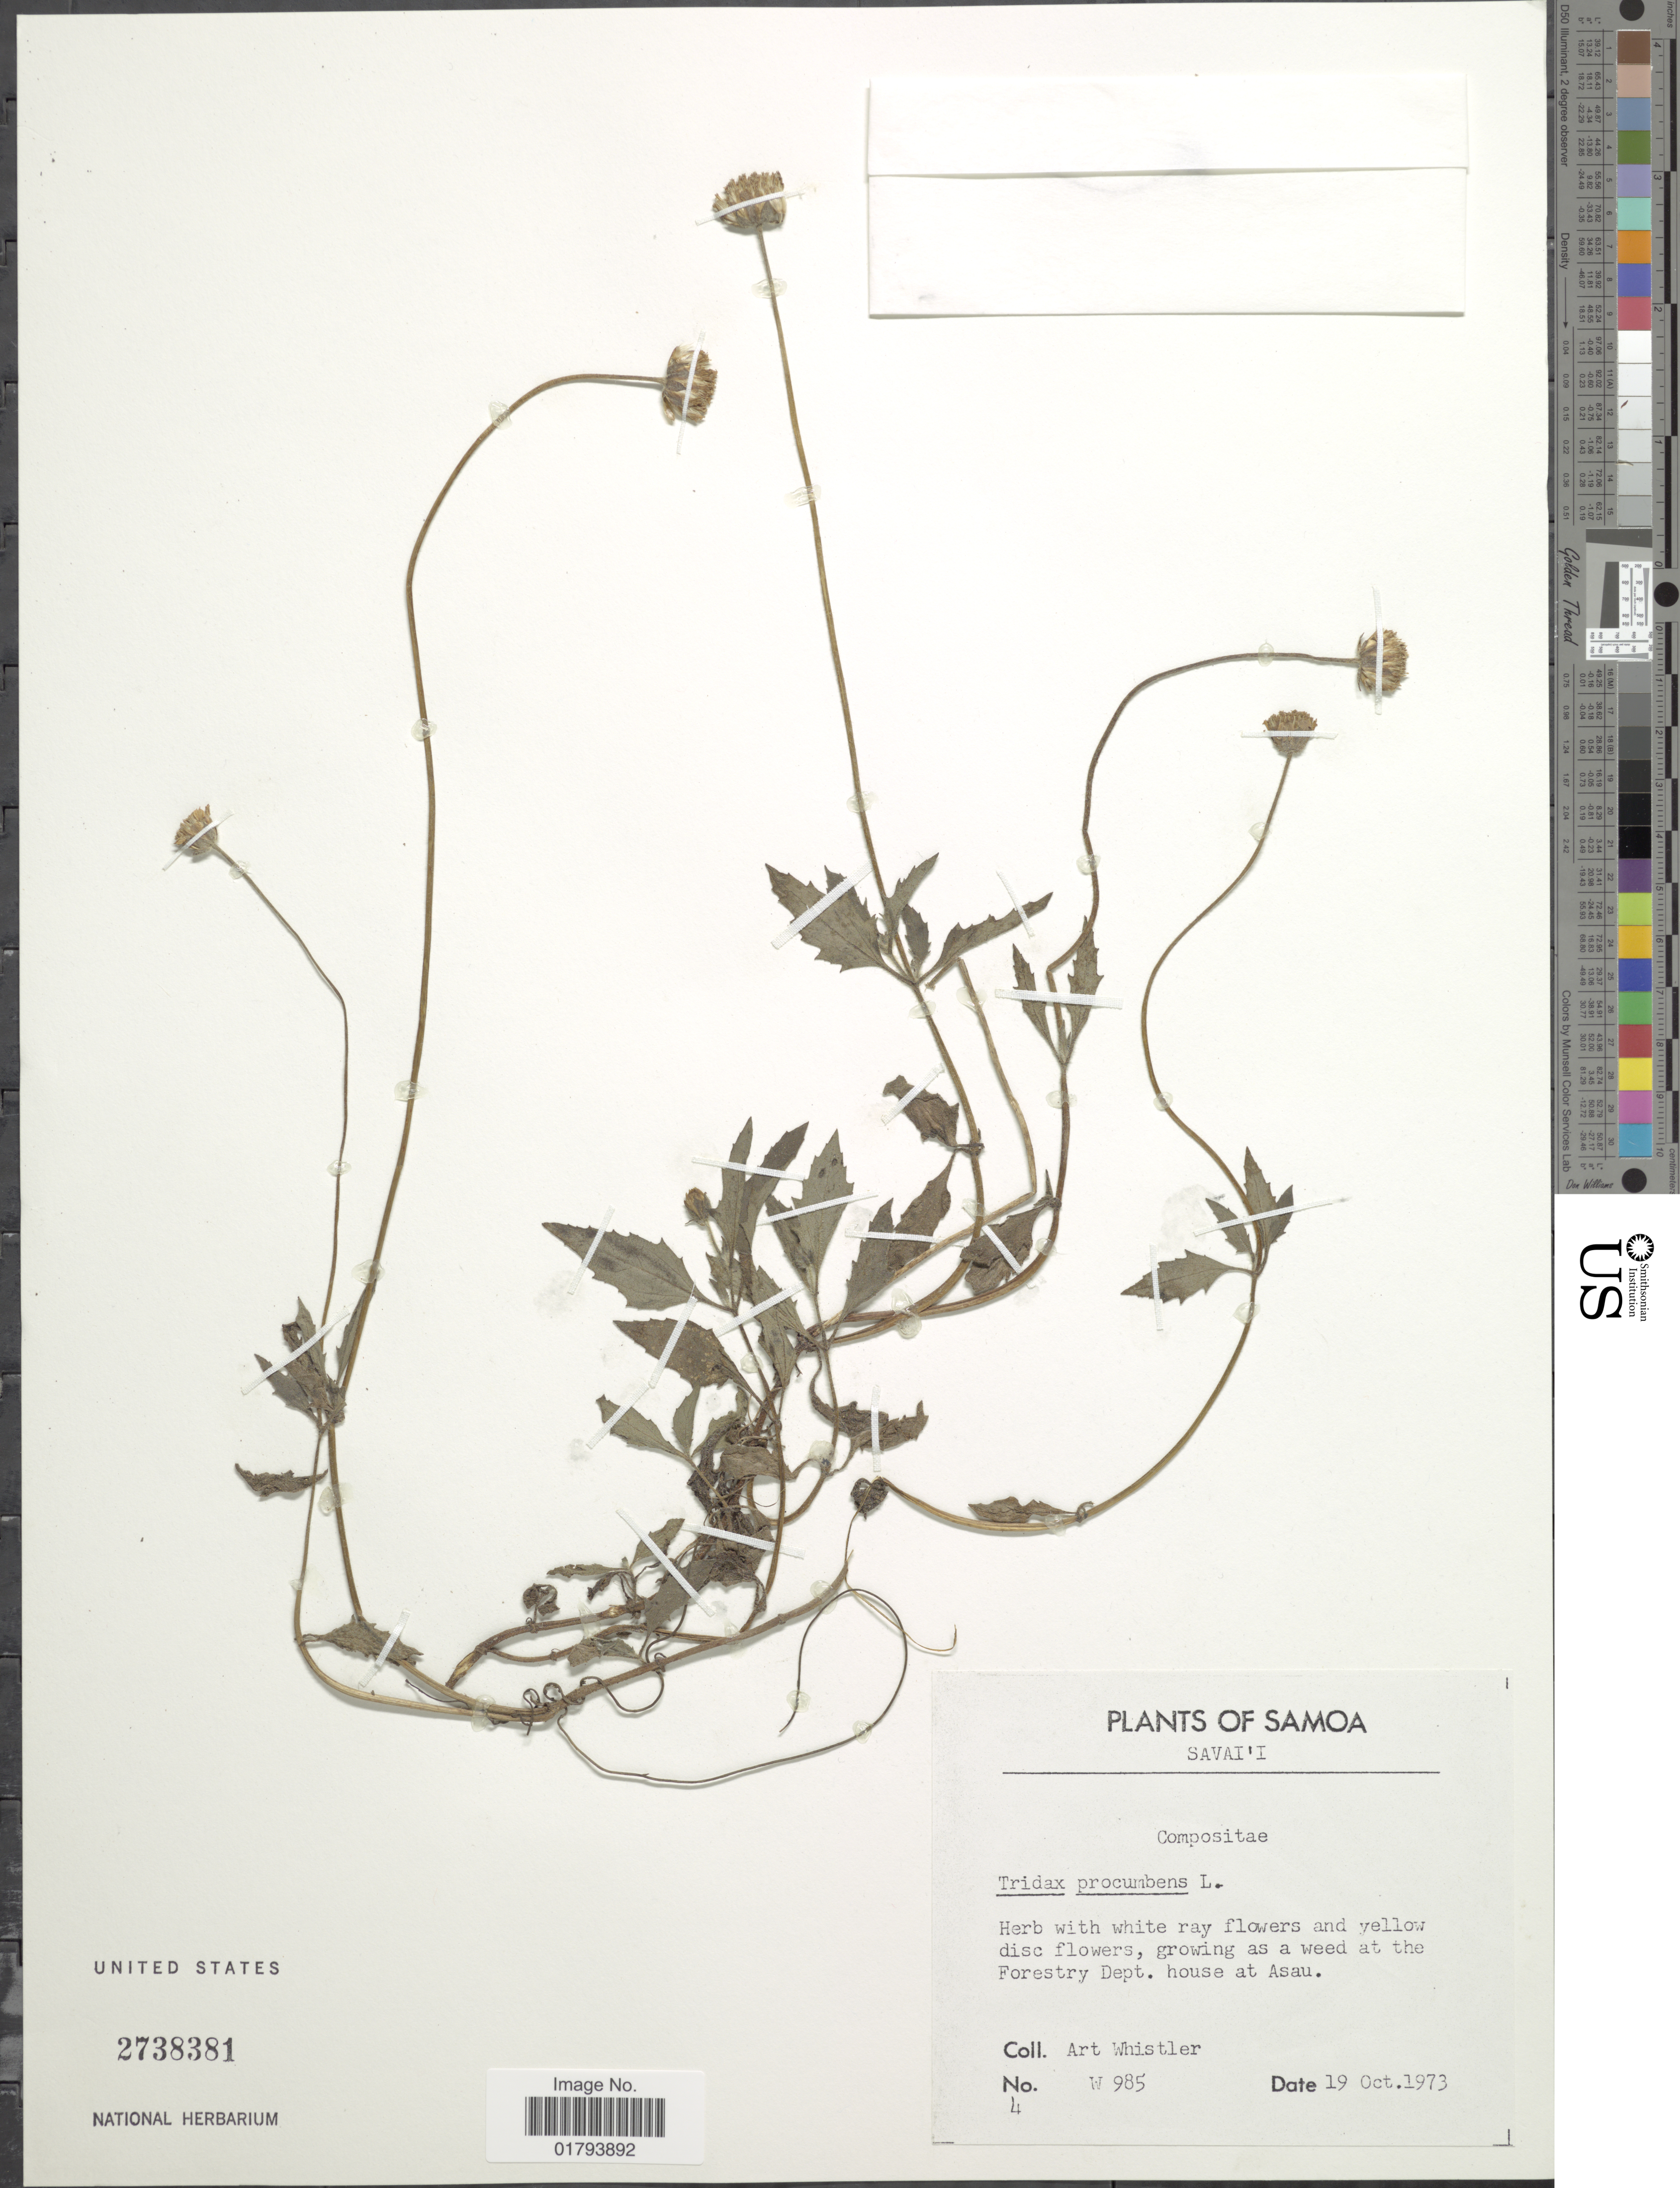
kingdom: Plantae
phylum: Tracheophyta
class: Magnoliopsida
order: Asterales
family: Asteraceae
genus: Tridax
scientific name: Tridax procumbens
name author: L.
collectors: A. Whistler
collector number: W985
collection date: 1973-10-19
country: Samoa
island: Savai'i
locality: Savaií, growing as a weed at the Forestry Dept. house at Asau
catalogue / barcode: US 2738381